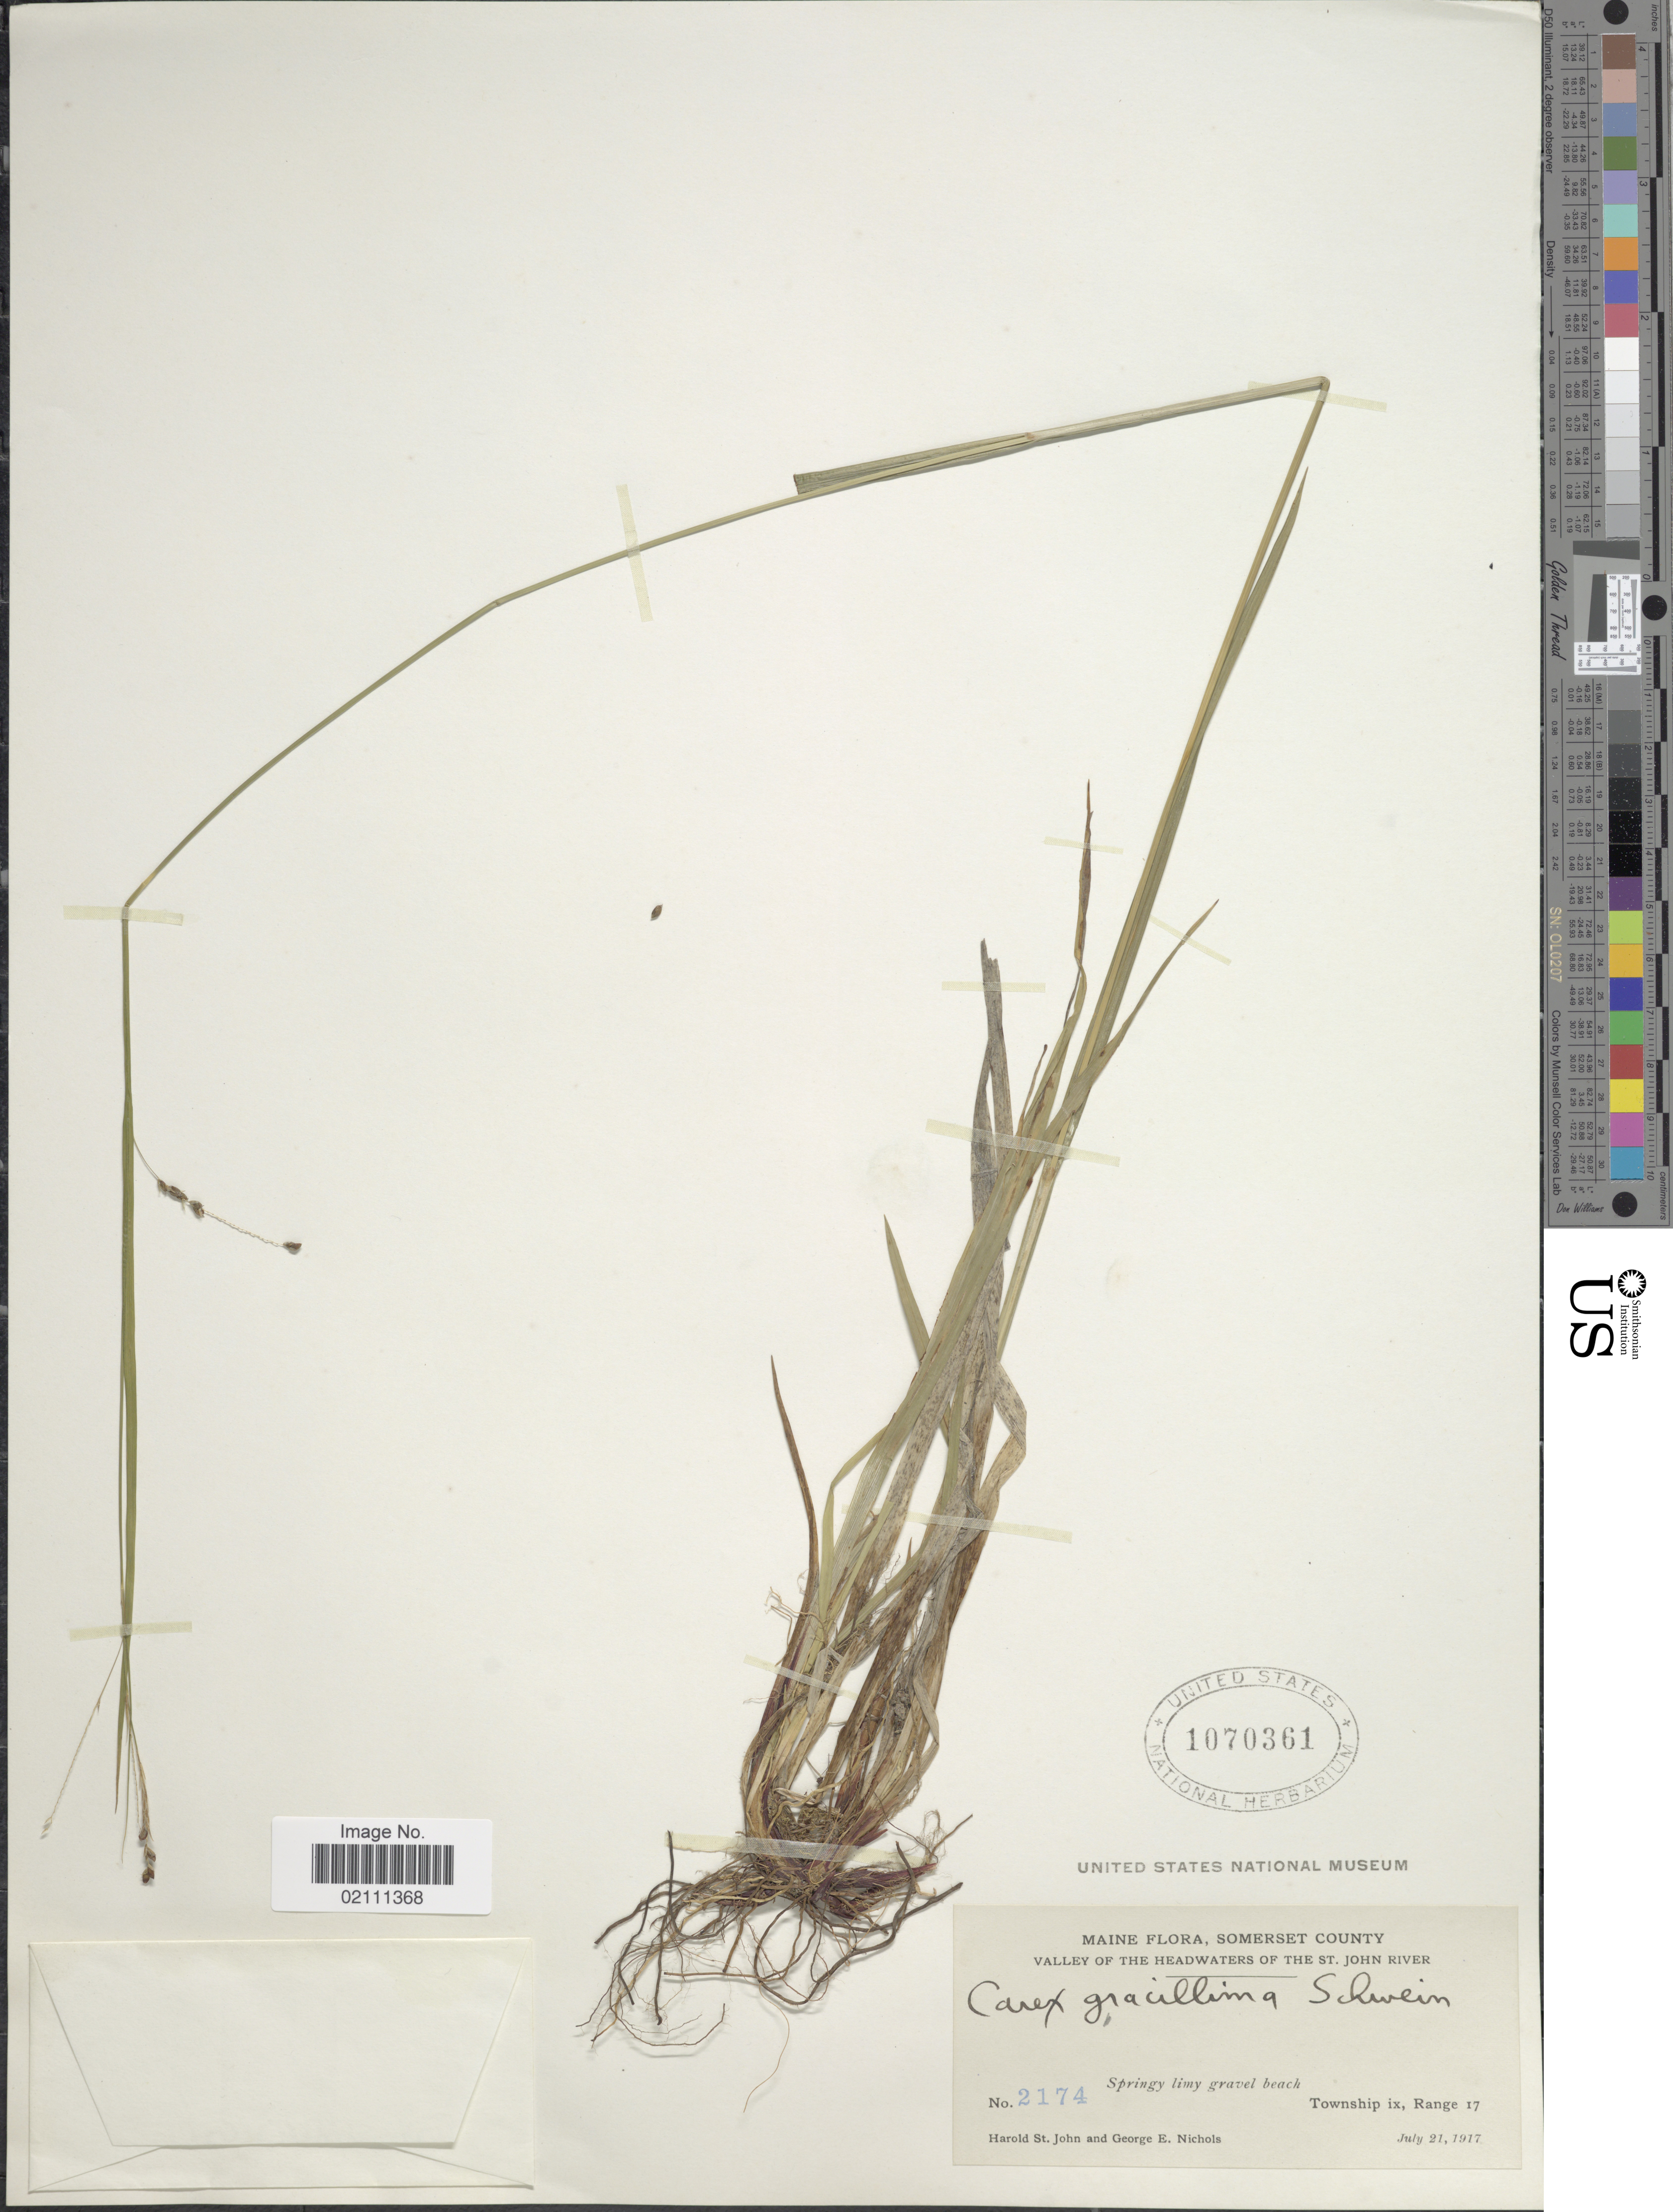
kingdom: Plantae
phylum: Tracheophyta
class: Liliopsida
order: Poales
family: Cyperaceae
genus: Carex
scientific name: Carex gracillima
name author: Schwein.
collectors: H. St. John & G. E. Nichols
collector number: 2174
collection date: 1917-07-21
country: United States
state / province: Maine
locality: Somerset County, valley of the Headwaters of the St. John River, Springy limy gravel beach, Township ix, Range 17.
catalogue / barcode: US 1070361